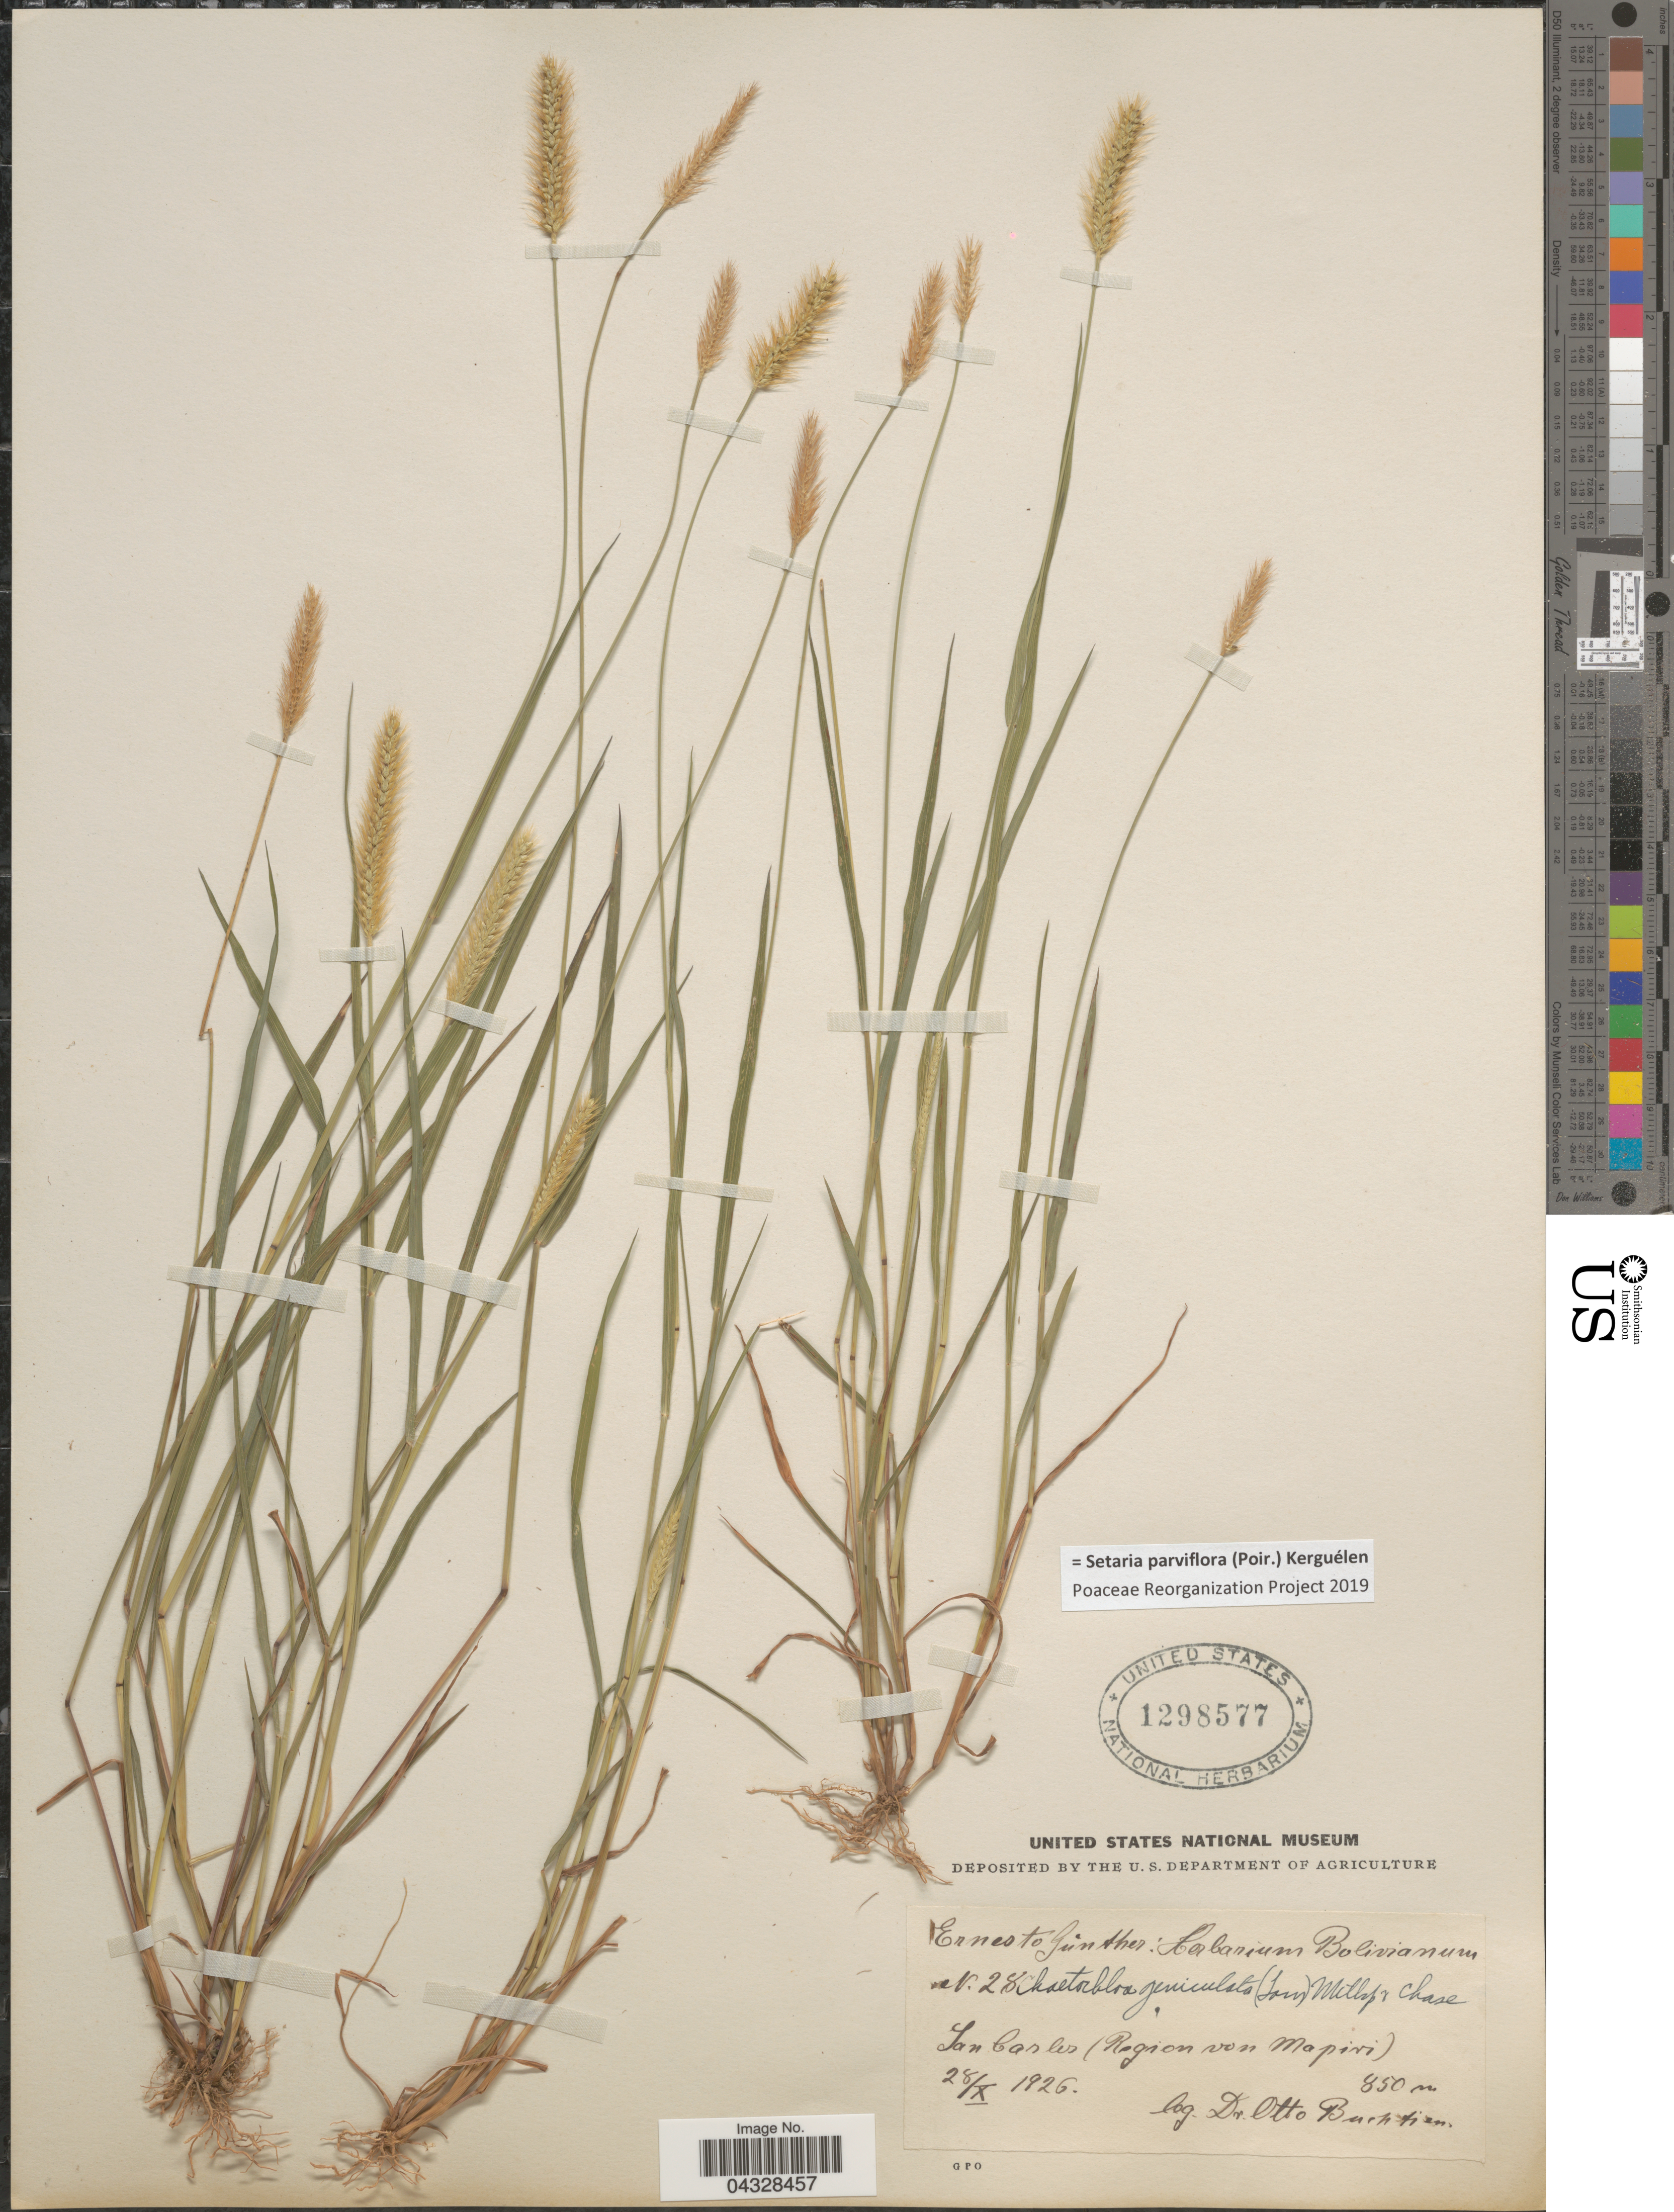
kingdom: Plantae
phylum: Tracheophyta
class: Liliopsida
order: Poales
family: Poaceae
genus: Setaria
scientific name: Setaria parviflora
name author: (Poir.) Kerguélen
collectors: O. Buchtien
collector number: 28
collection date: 1926-10-28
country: Bolivia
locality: San Carlos (Region von Mapiri).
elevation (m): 850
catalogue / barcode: US 1298577